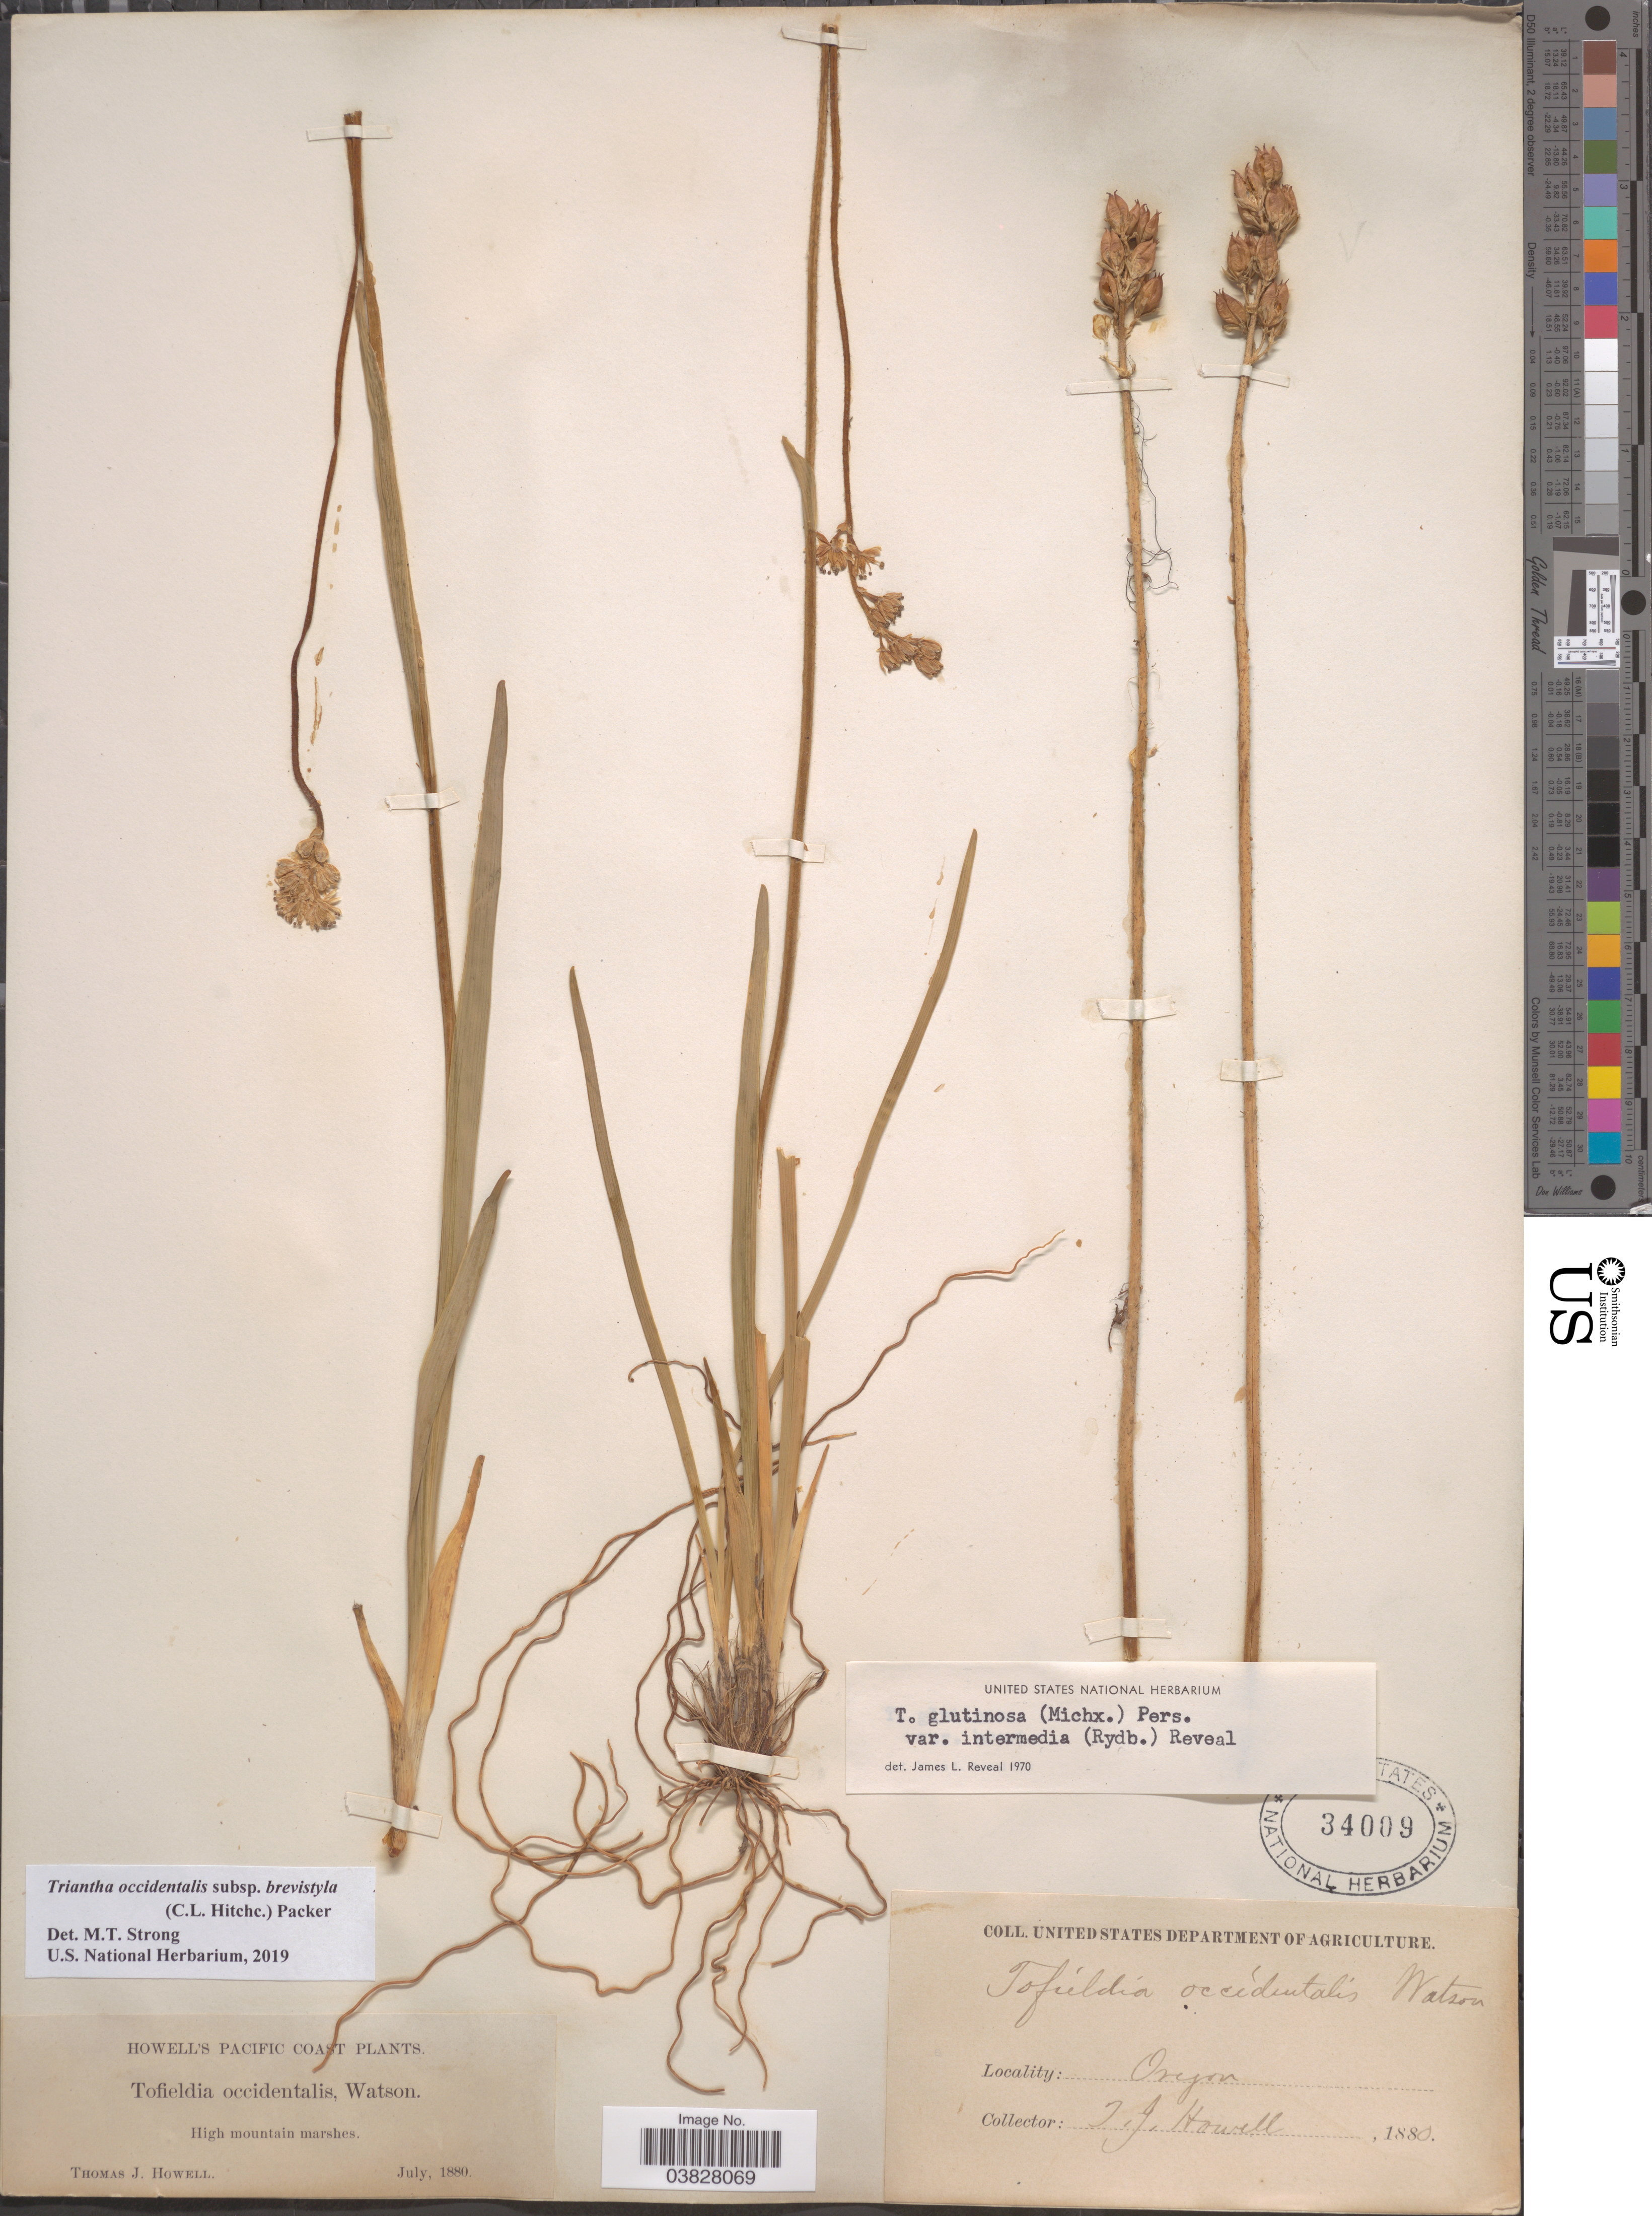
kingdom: Plantae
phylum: Tracheophyta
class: Liliopsida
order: Alismatales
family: Tofieldiaceae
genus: Triantha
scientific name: Triantha occidentalis subsp. brevistyla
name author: (C.L. Hitchc.) Packer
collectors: T. J. Howell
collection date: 1880-07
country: United States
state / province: Oregon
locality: Pacific Coast. High mountains marshes.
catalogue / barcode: US 34009